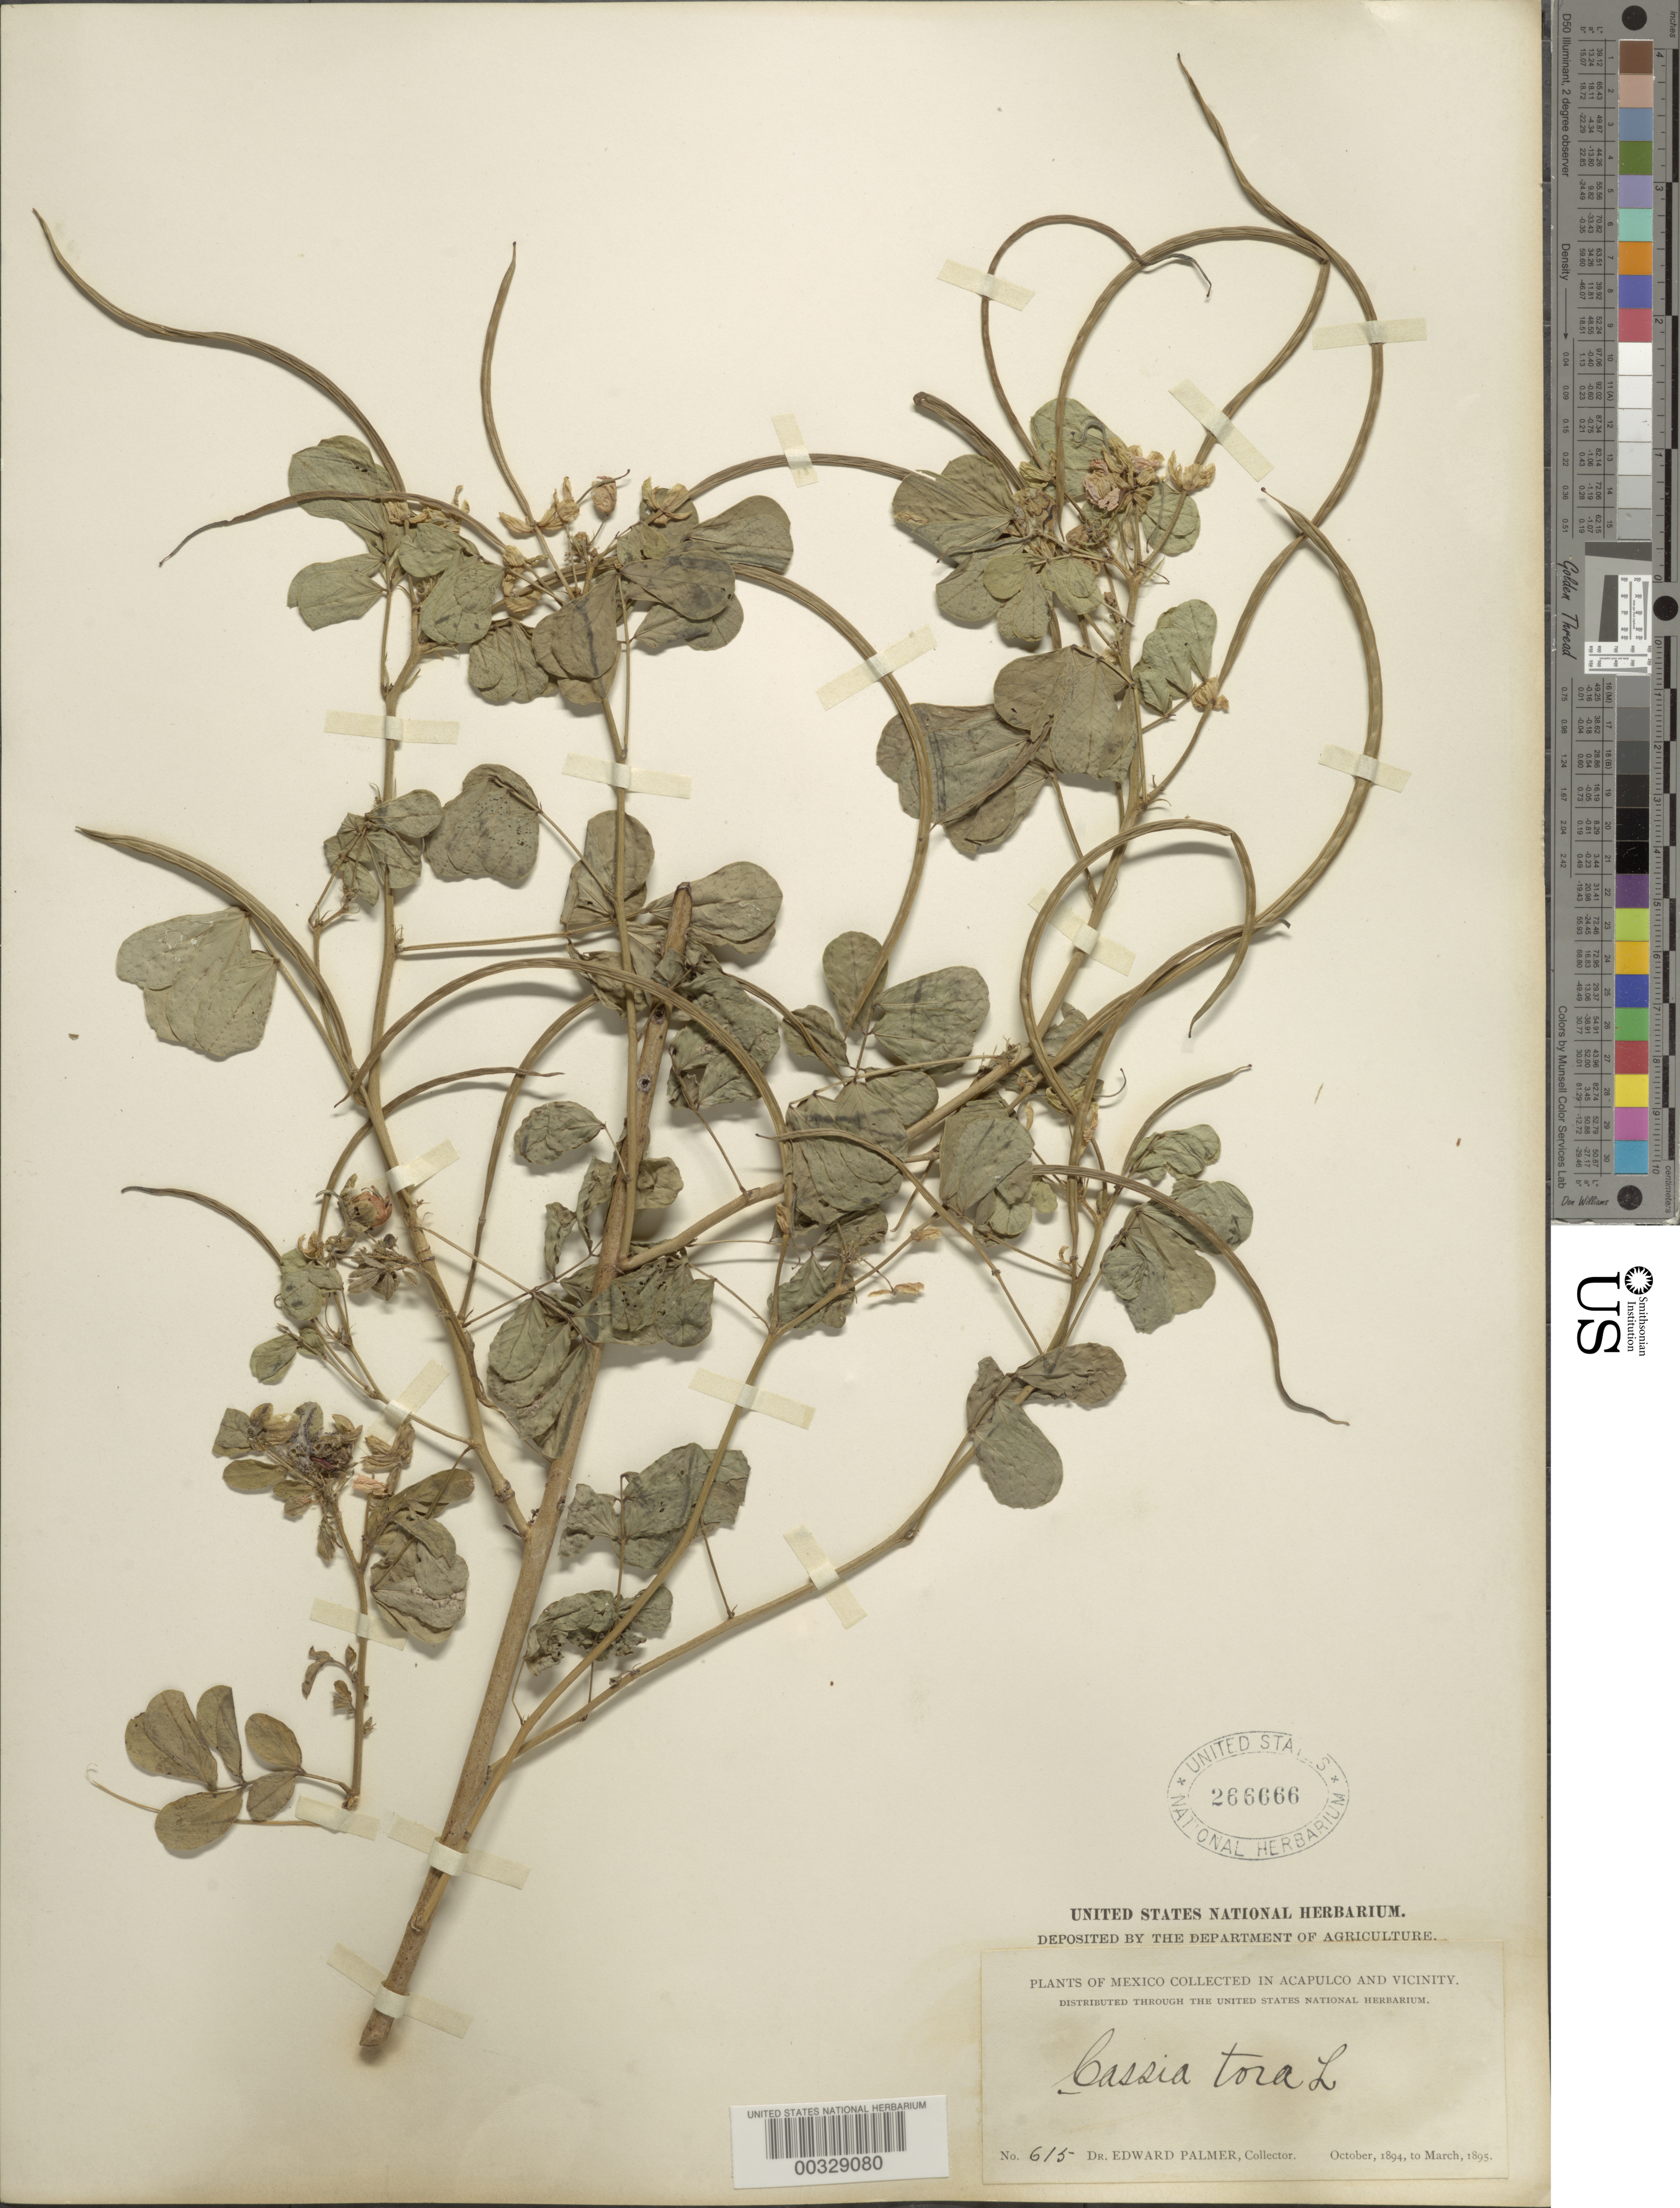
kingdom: Plantae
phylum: Tracheophyta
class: Magnoliopsida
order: Fabales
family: Fabaceae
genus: Senna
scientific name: Senna obtusifolia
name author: (L.) H.S. Irwin & Barneby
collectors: E. Palmer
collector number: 615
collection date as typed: Oct 1894 to -- Mar 1895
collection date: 1894-10/1895-03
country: Mexico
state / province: Guerrero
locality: In Acapulco and vicinity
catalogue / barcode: US 266666